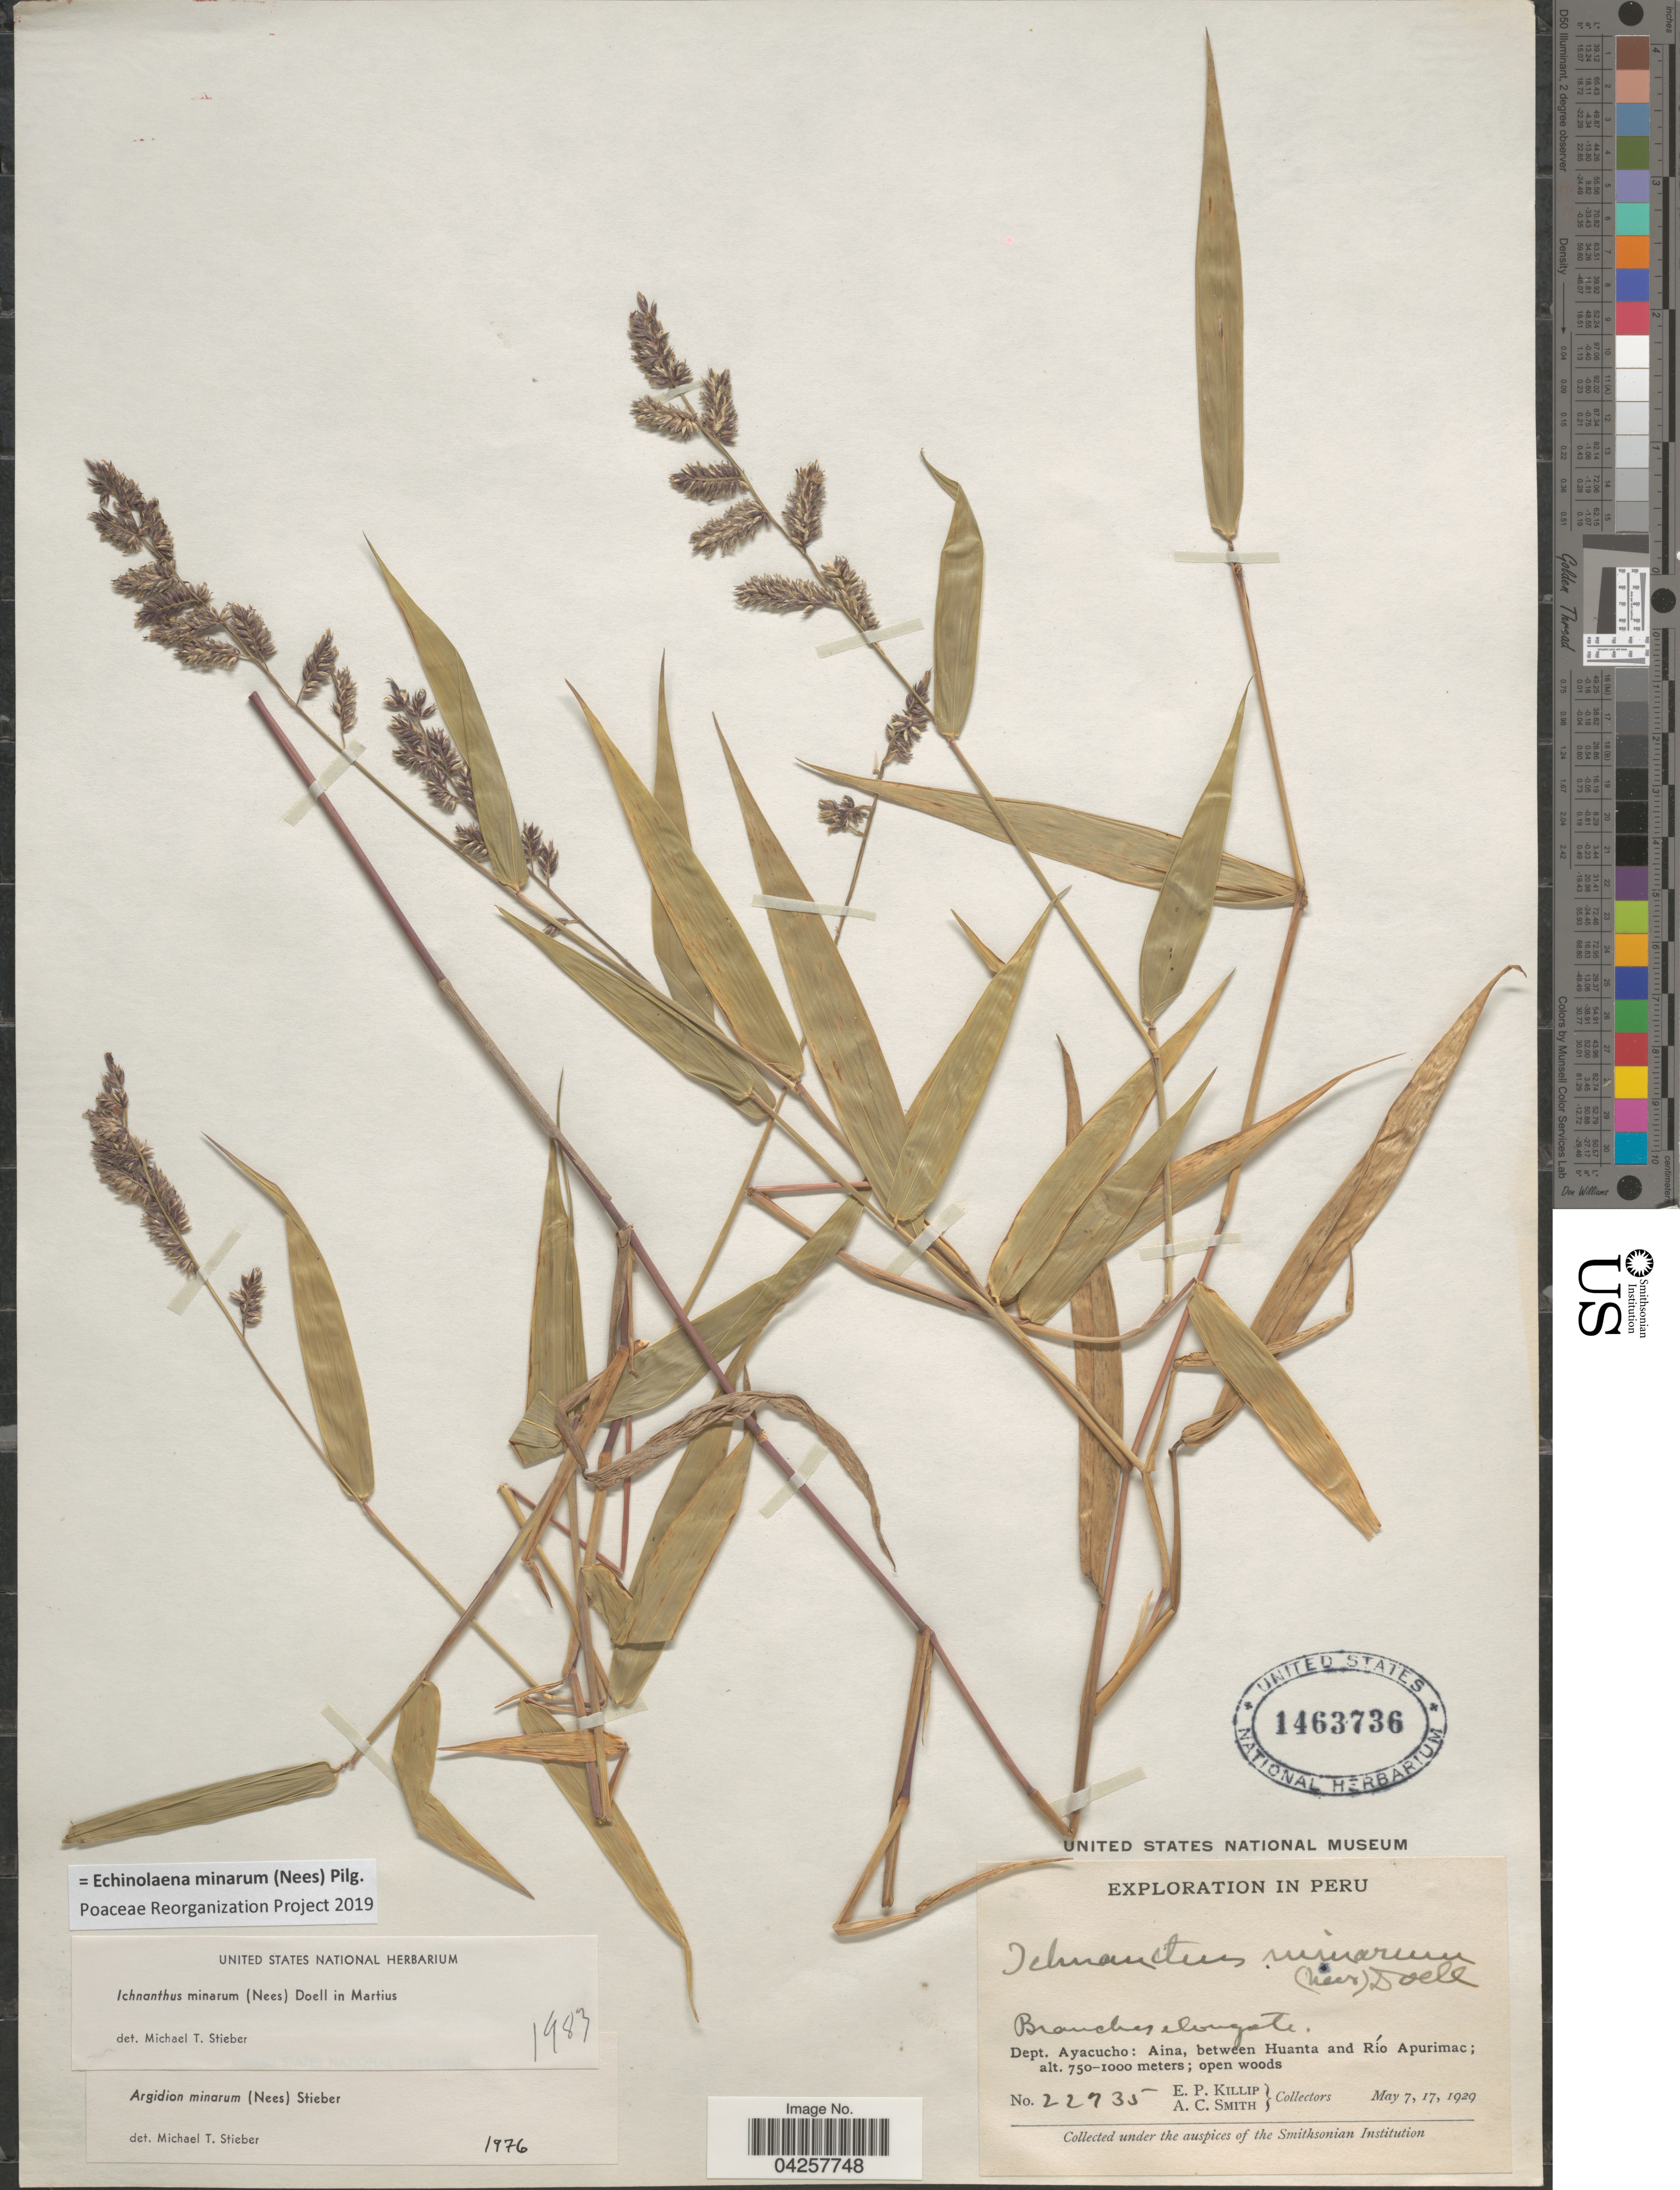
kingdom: Plantae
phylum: Tracheophyta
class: Liliopsida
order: Poales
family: Poaceae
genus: Echinolaena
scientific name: Echinolaena minarum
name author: (Nees) Pilg.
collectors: E. P. Killip & A. C. Smith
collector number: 22735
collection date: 1929-05-07/1929-05-17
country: Peru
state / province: Ayacucho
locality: Exploration in Peru. Dept. Ayacucho: Aina, between Huanta and Río Apurimac.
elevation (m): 750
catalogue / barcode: US 1463736